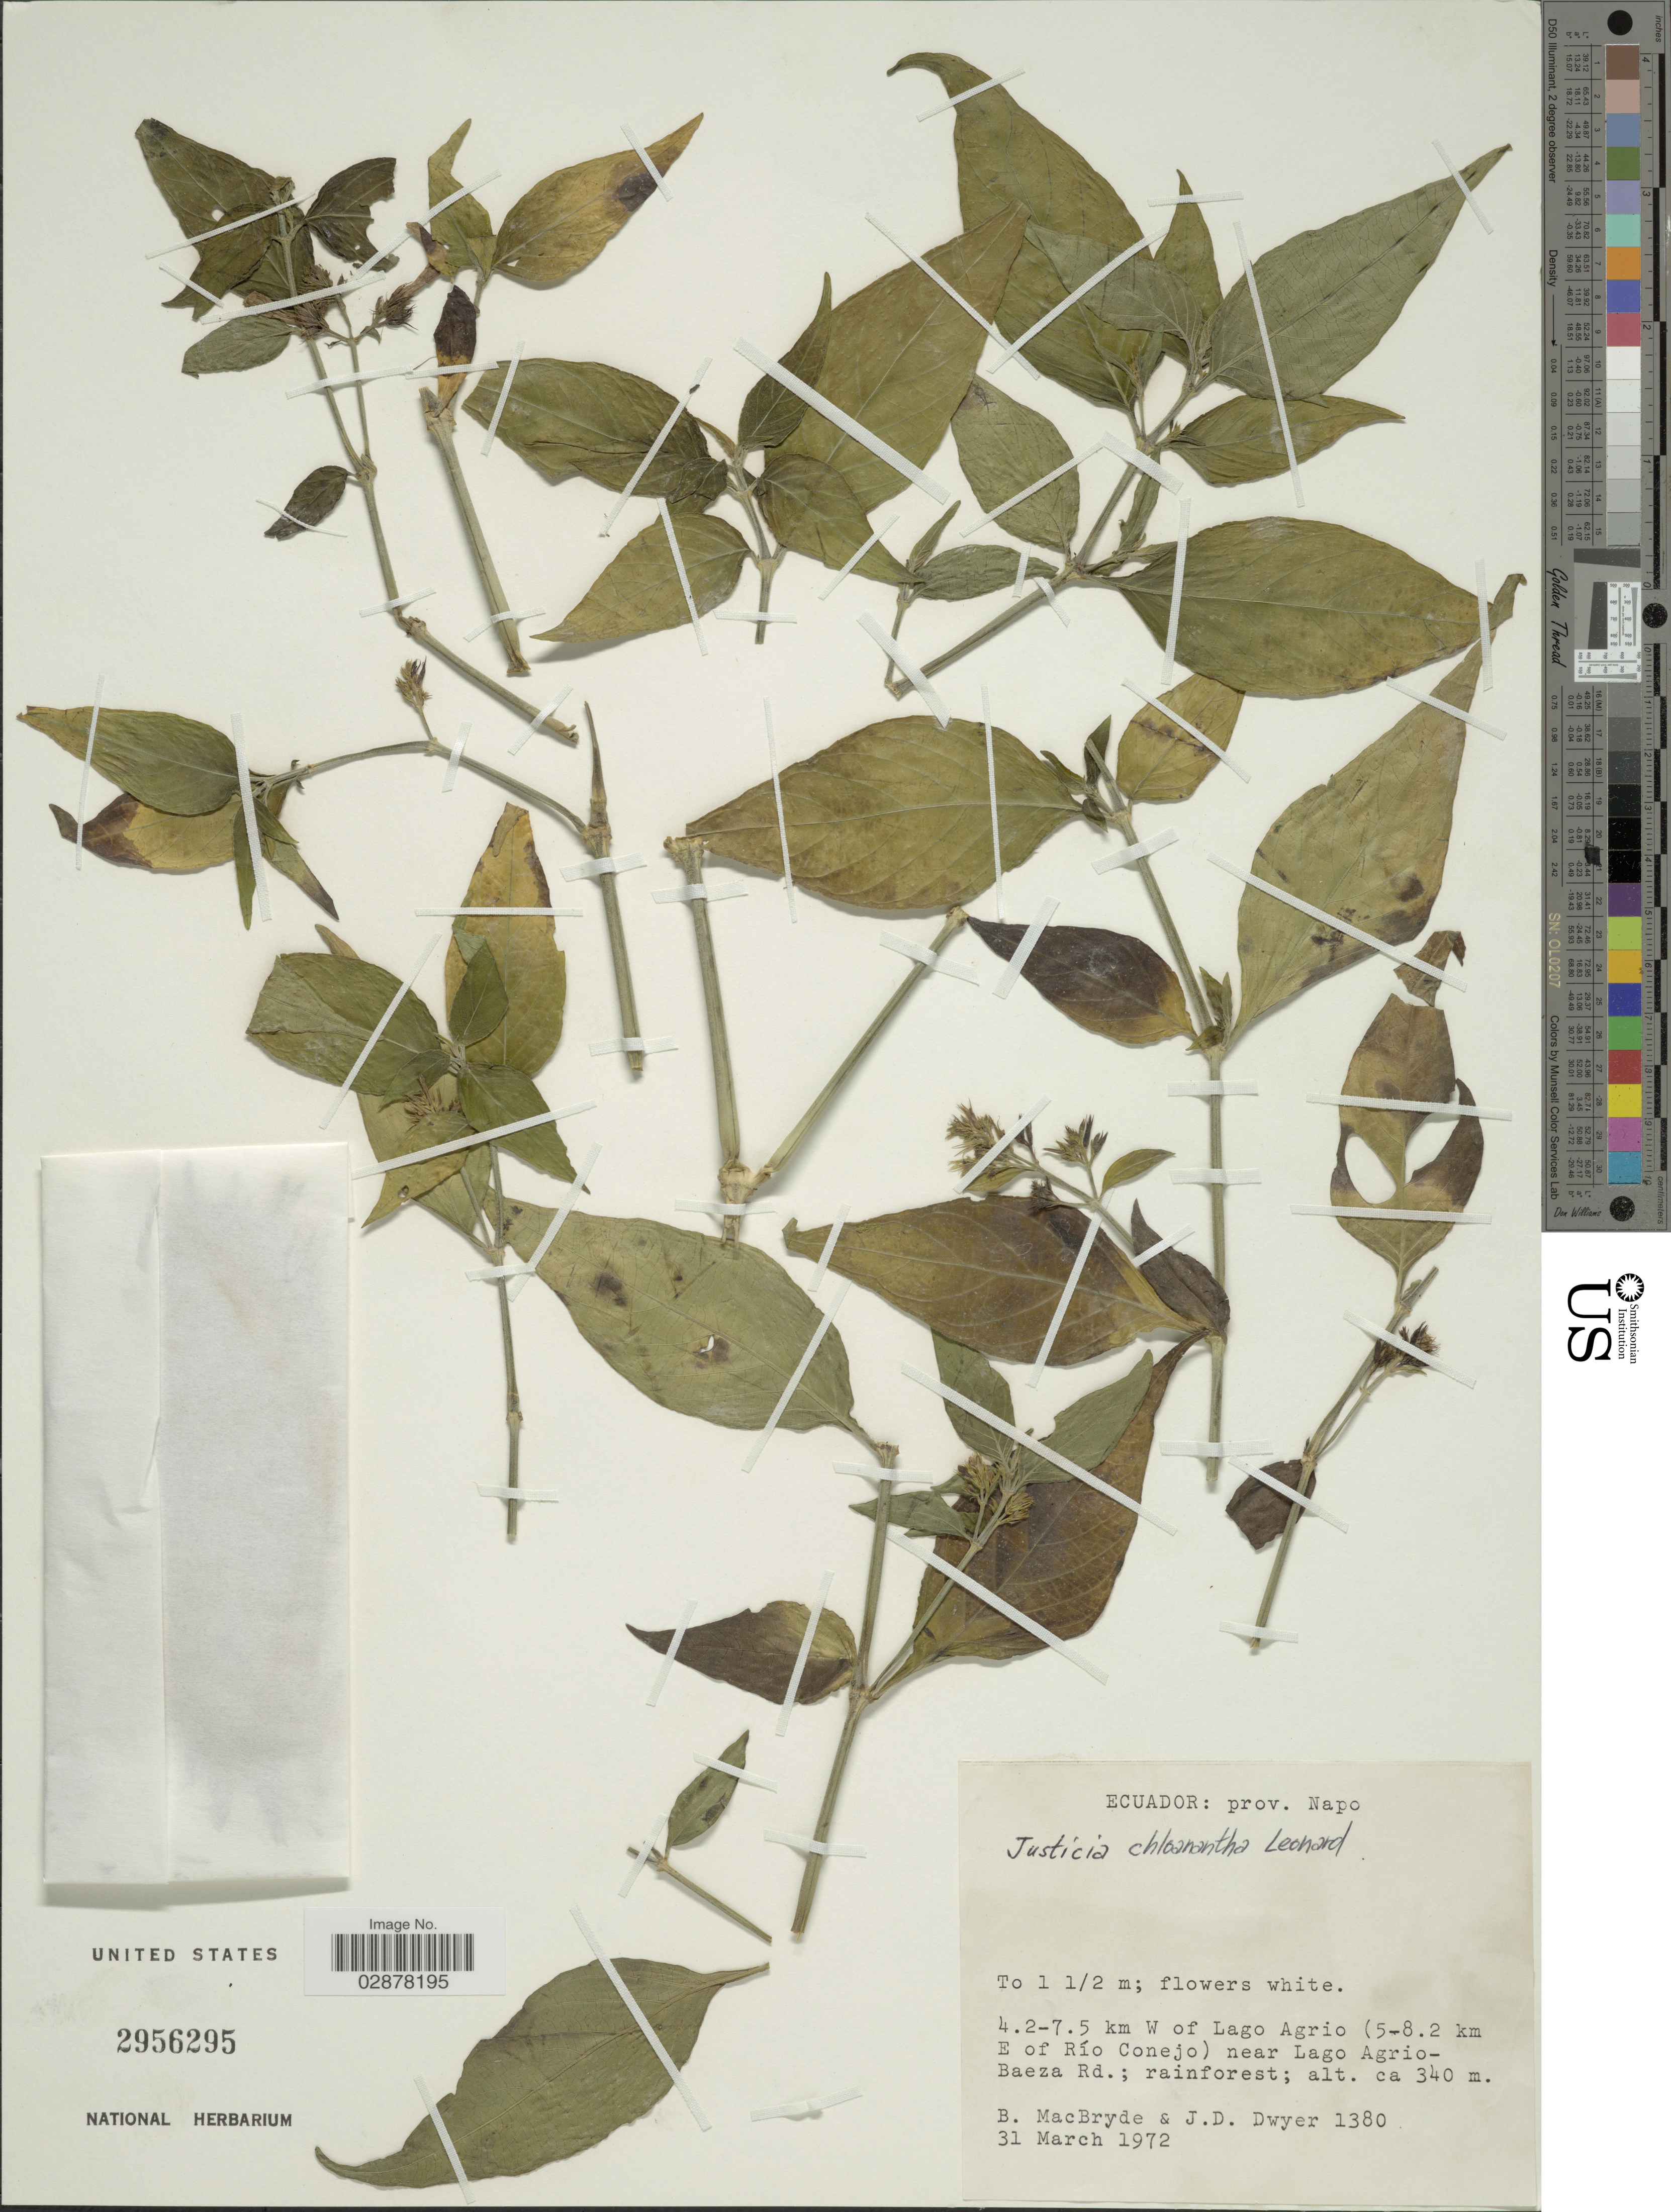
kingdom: Plantae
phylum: Tracheophyta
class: Magnoliopsida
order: Lamiales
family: Acanthaceae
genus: Justicia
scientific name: Justicia chloanantha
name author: Leonard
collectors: B. MacBryde & J. D. Dwyer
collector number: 1380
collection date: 1972-03-31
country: Ecuador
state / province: Napo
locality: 4.2-7.5 km W of Lago Agrio (5-8.2 km E of Río Conejo) near Lago Agrio-Baeza Rd.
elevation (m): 340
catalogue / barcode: US 2956295